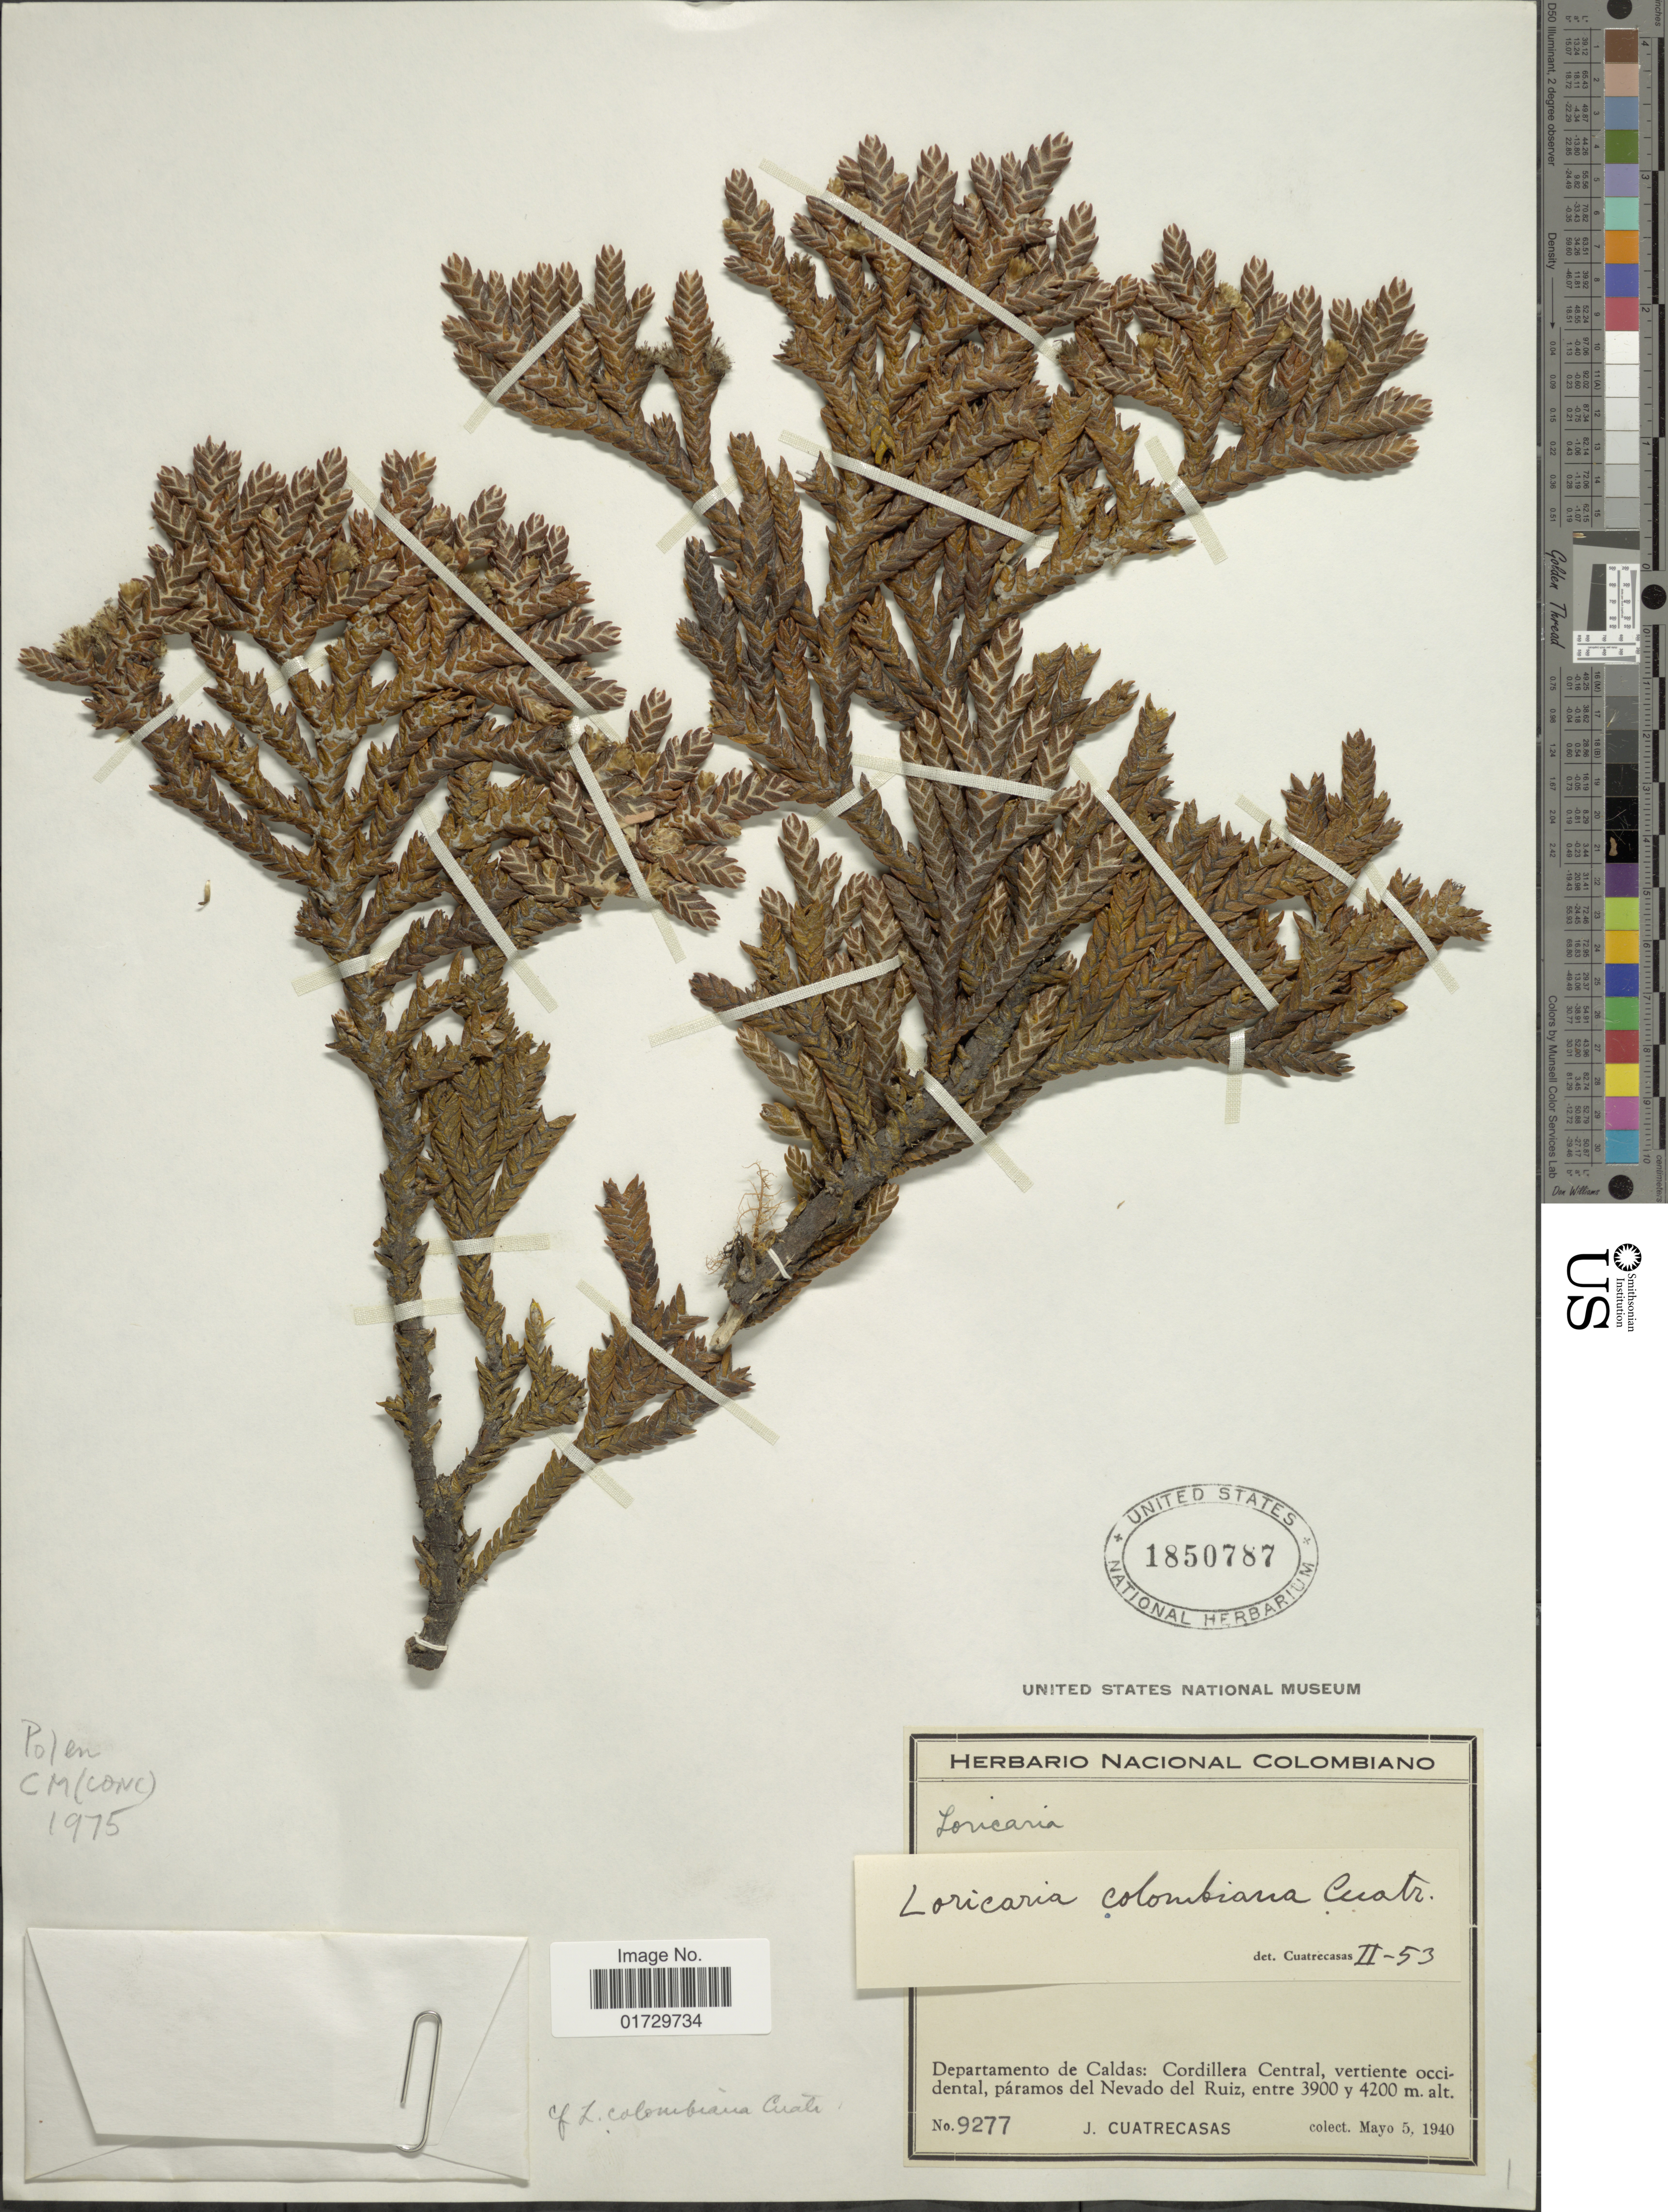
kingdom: Plantae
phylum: Tracheophyta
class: Magnoliopsida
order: Asterales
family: Asteraceae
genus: Loricaria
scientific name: Loricaria colombiana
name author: Cuatrec.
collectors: J. Cuatrecasas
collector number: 9277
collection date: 1940-05-05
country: Colombia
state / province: Caldas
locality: Cordillera Central, vertiente occidental, paramos del Nevado del Ruiz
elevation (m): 3900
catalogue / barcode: US 1850787